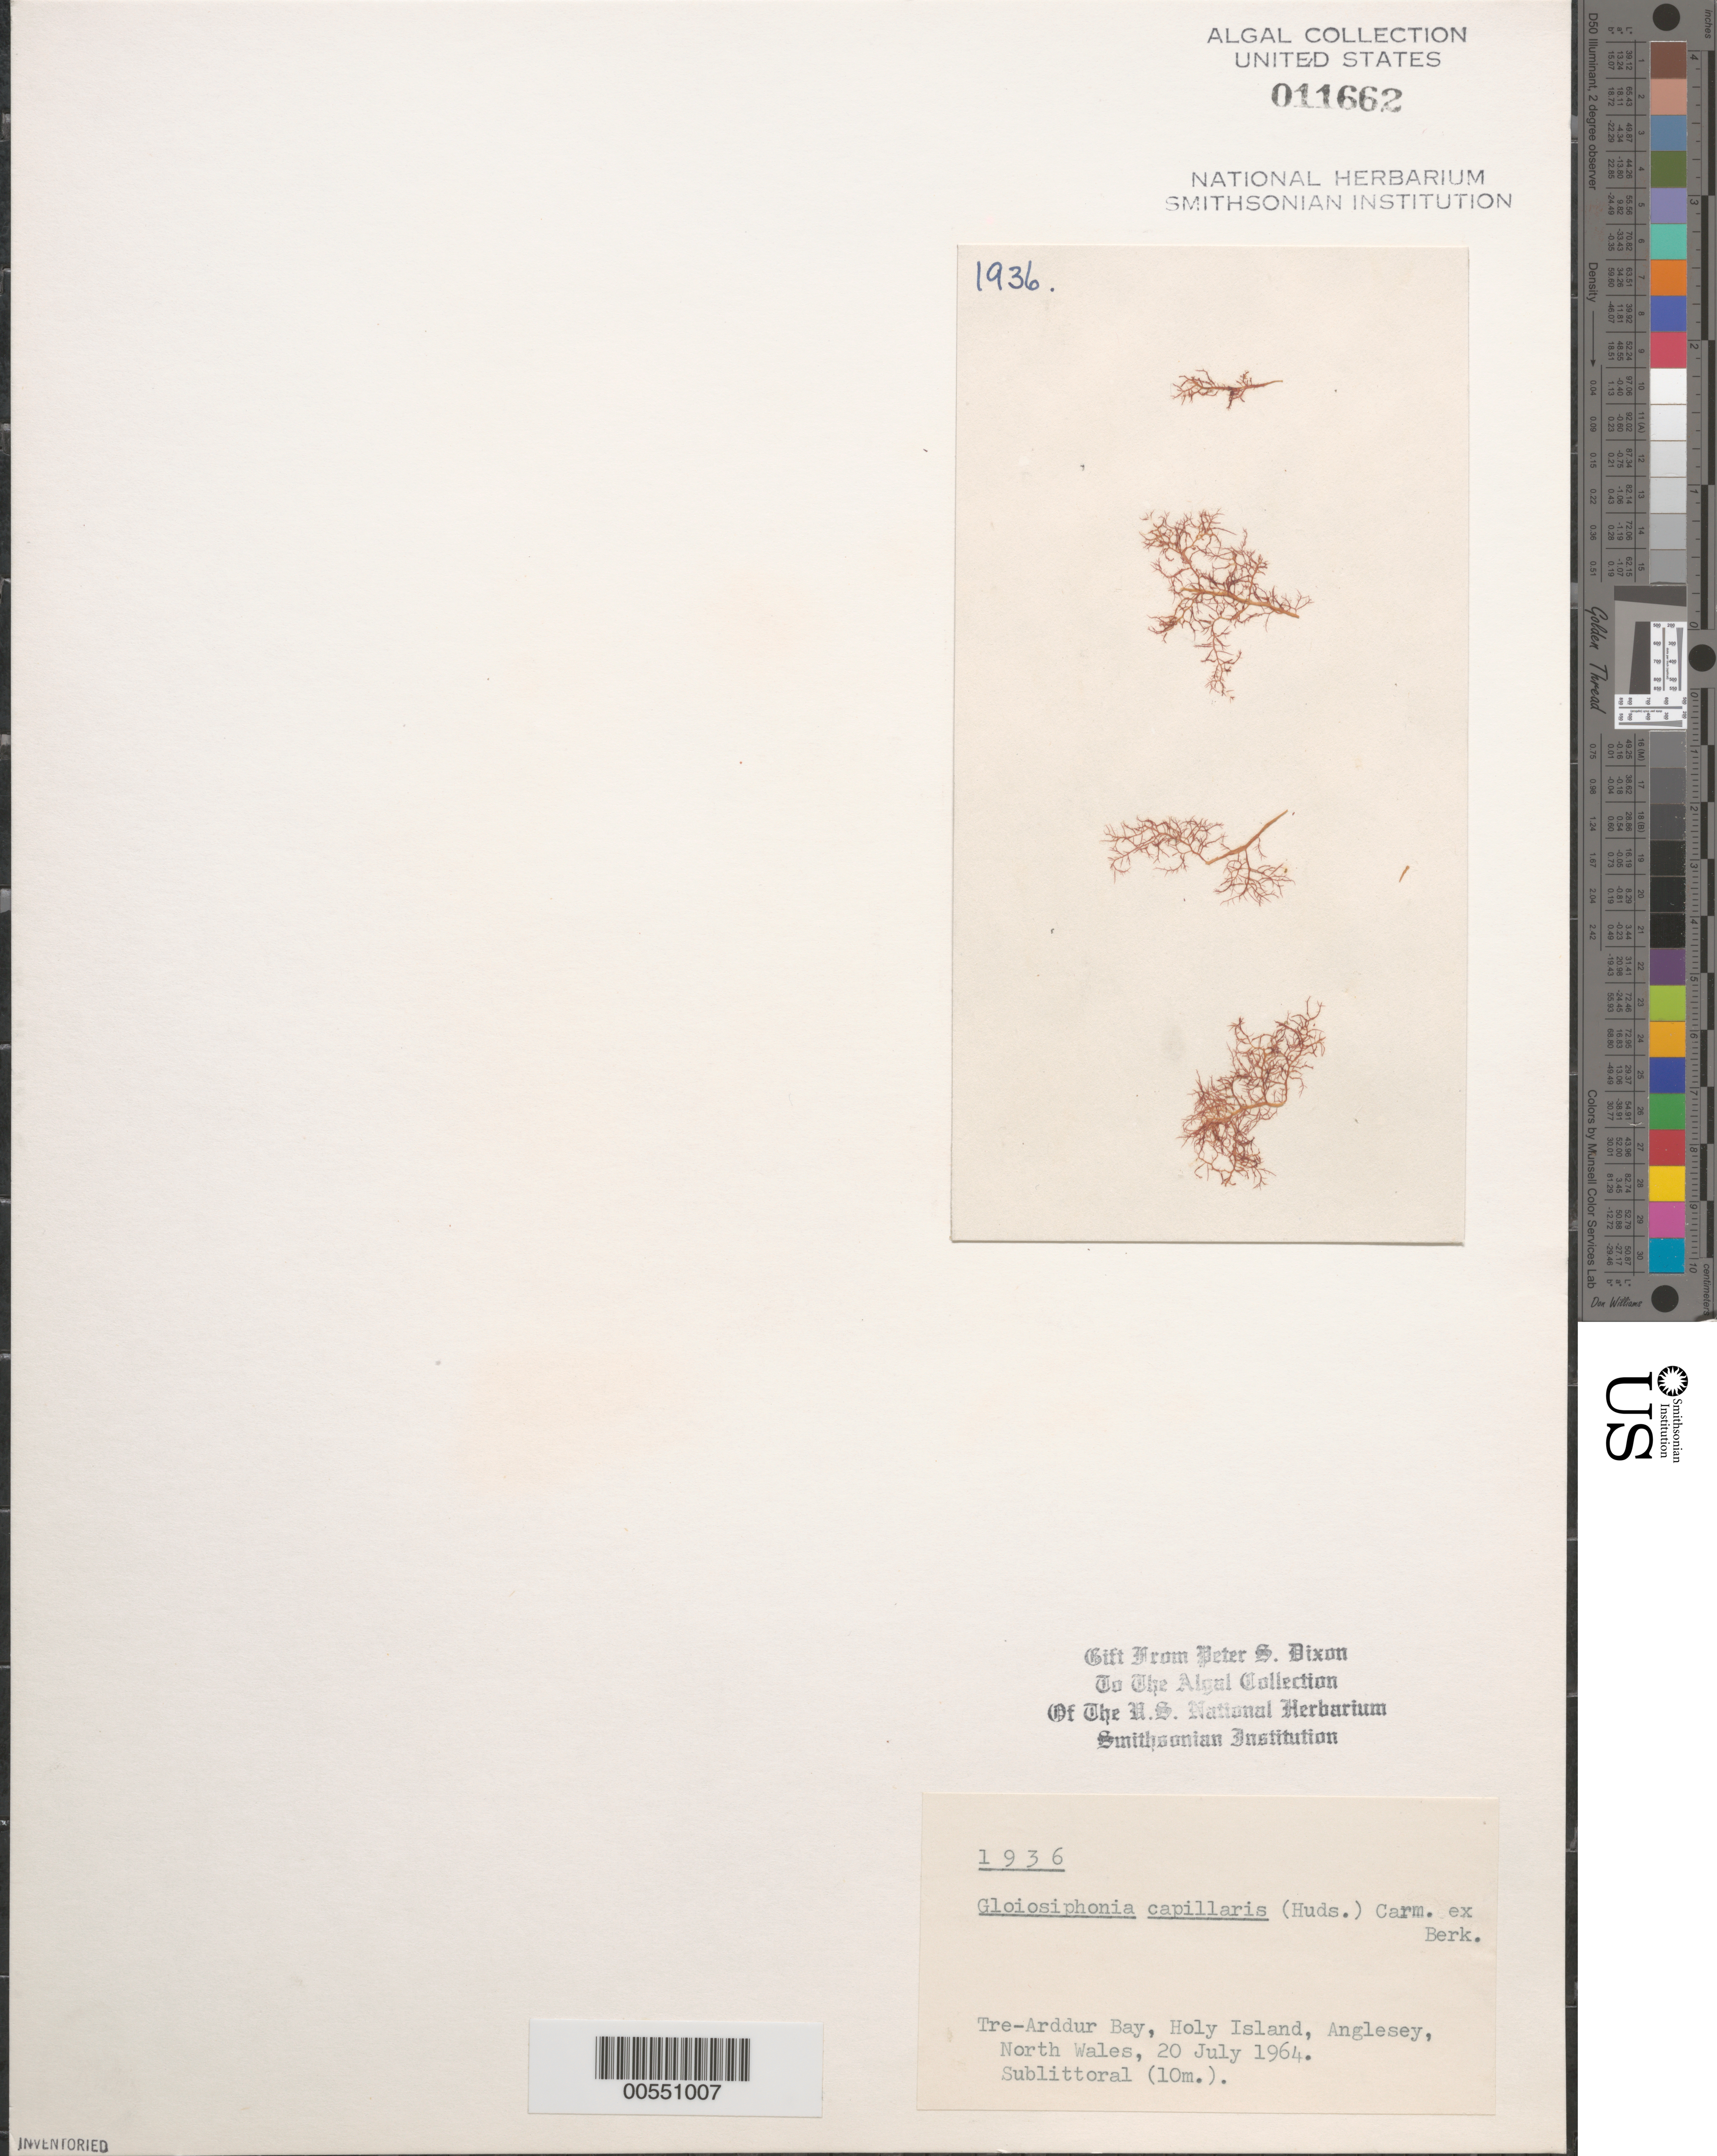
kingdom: Plantae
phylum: Rhodophyta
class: Florideophyceae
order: Gigartinales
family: Gloiosiphoniaceae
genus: Gloiosiphonia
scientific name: Gloiosiphonia capillaris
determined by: Dixon, P. S.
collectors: P. S. Dixon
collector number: PSD 1936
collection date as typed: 20 Jul 1964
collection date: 1964-07-20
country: United Kingdom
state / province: Wales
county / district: Gwynedd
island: Anglesey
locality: Tre-arddur Bay, Holy Island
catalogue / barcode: US 11662